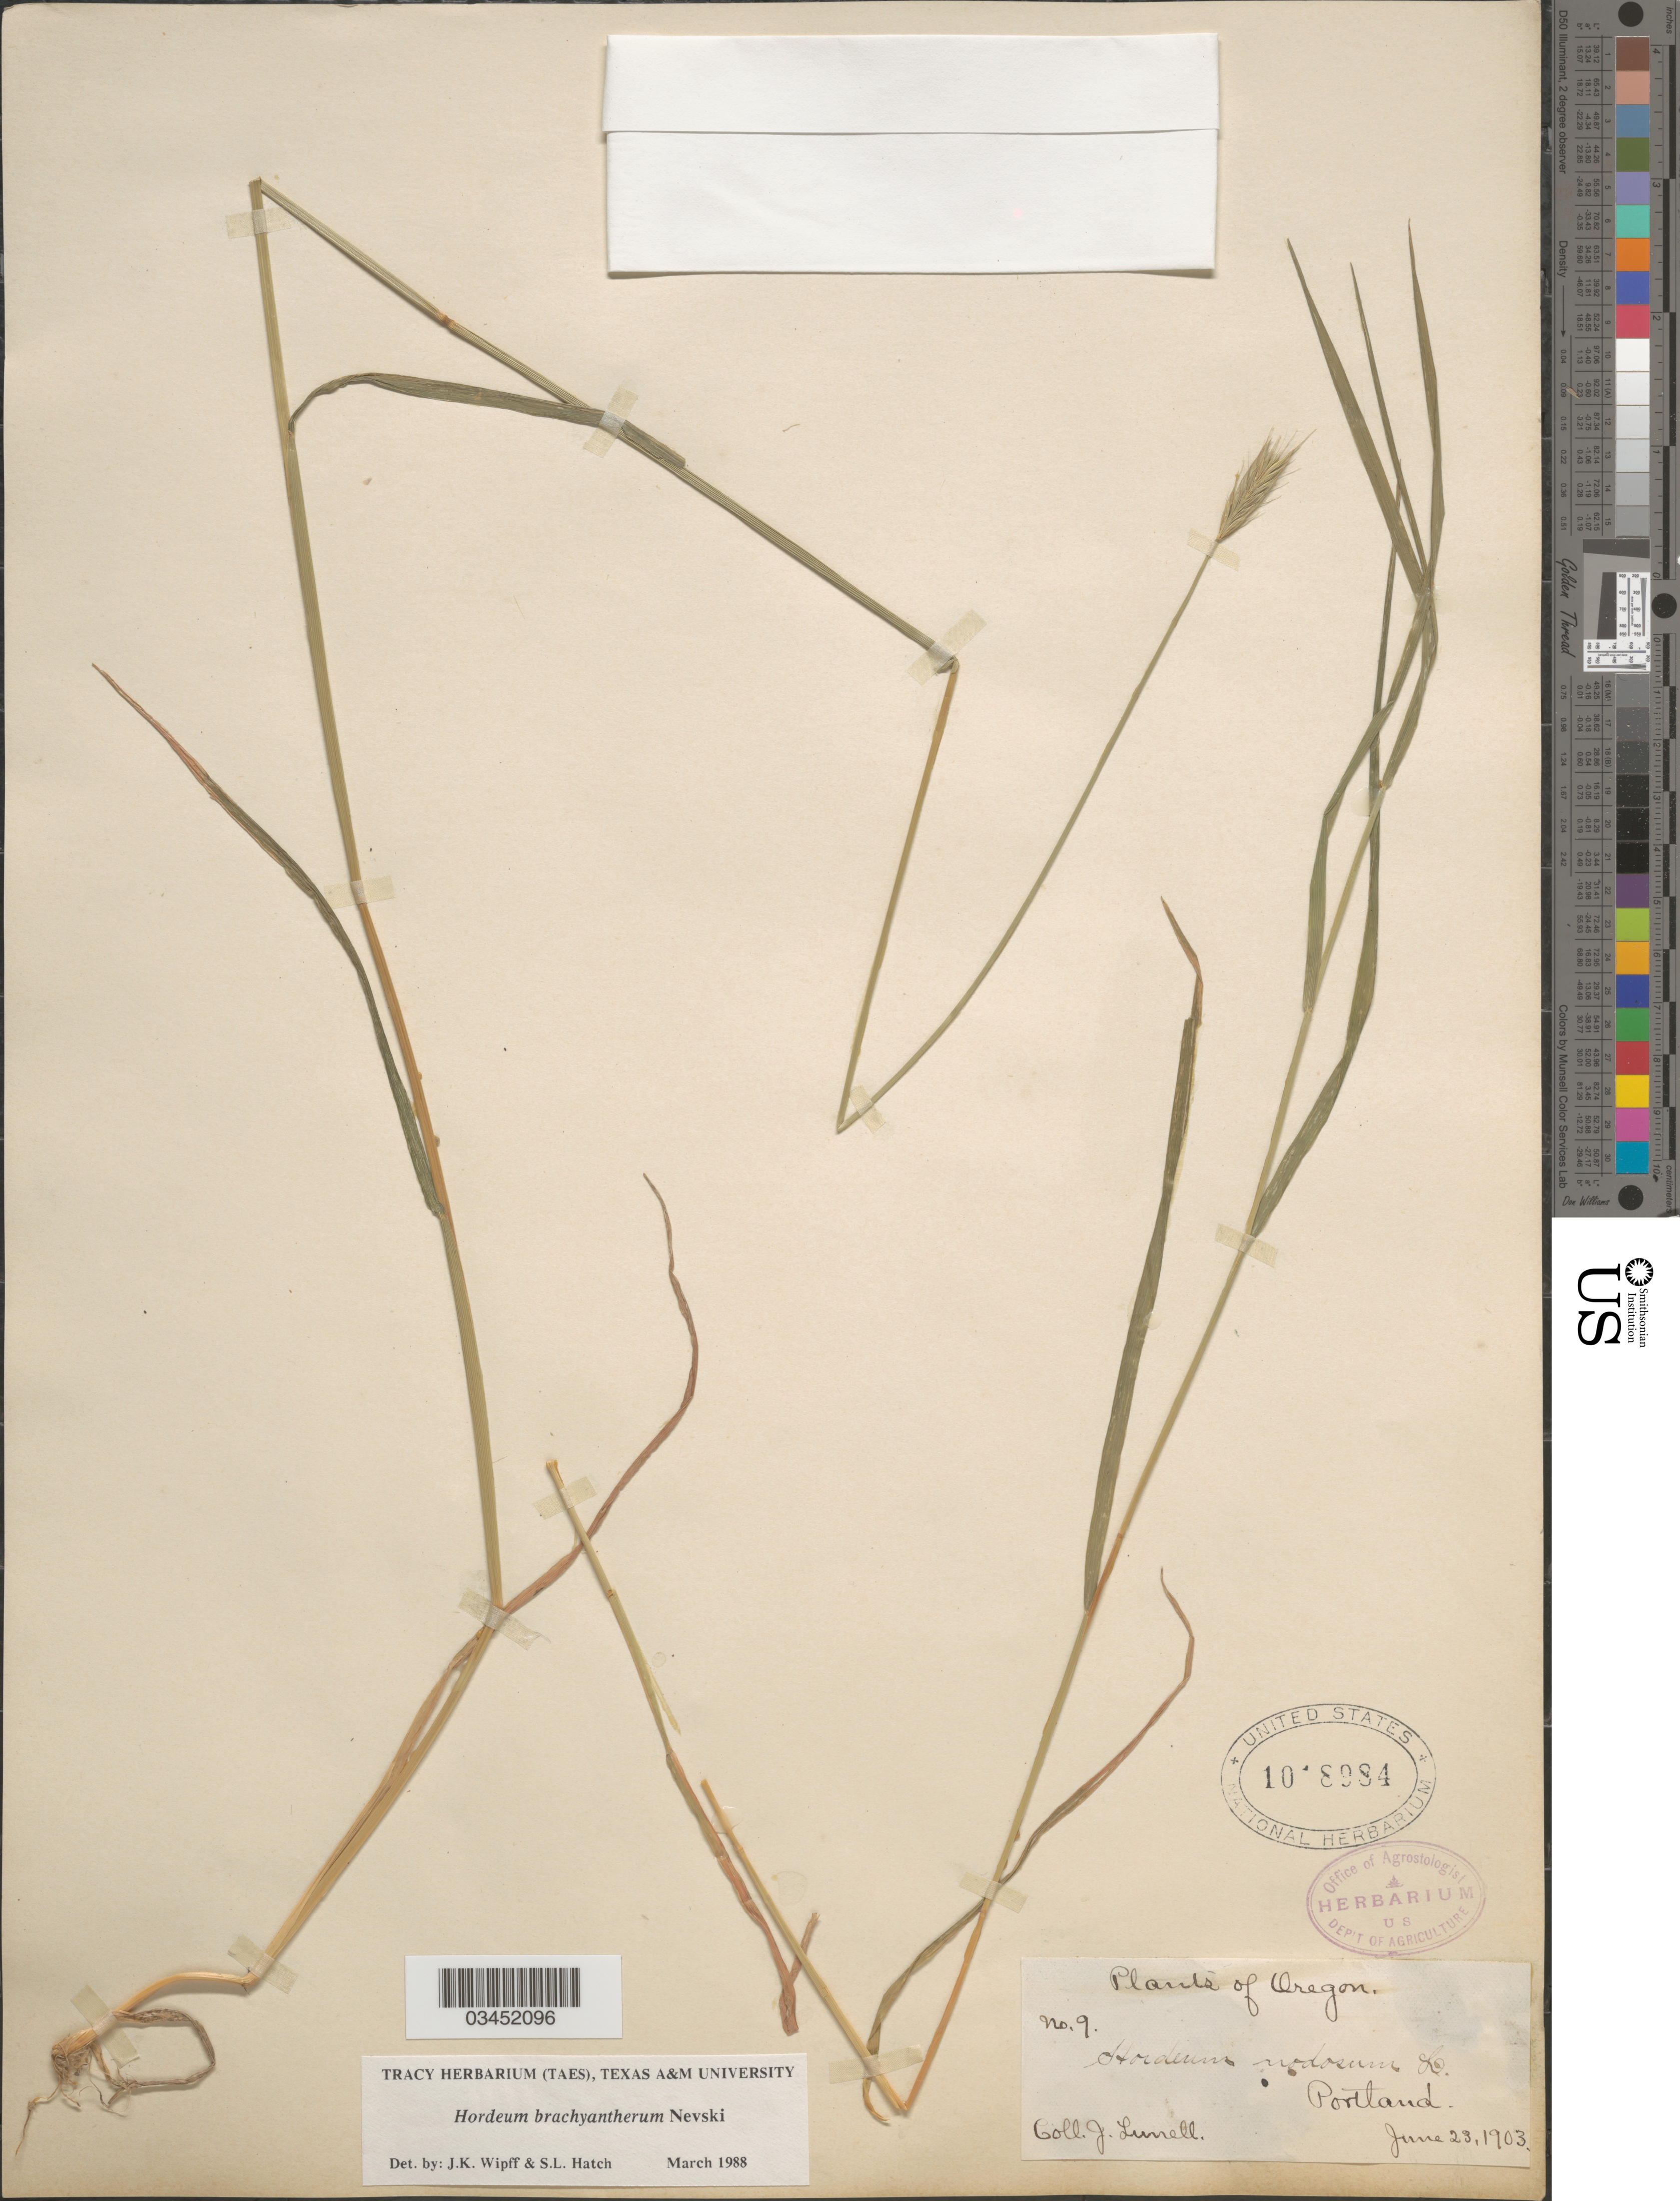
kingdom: Plantae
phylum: Tracheophyta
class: Liliopsida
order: Poales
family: Poaceae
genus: Hordeum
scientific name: Hordeum brachyantherum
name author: Nevski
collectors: J. Lunell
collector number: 9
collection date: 1903-06-23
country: United States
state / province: Oregon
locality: Portland.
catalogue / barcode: US 1018984